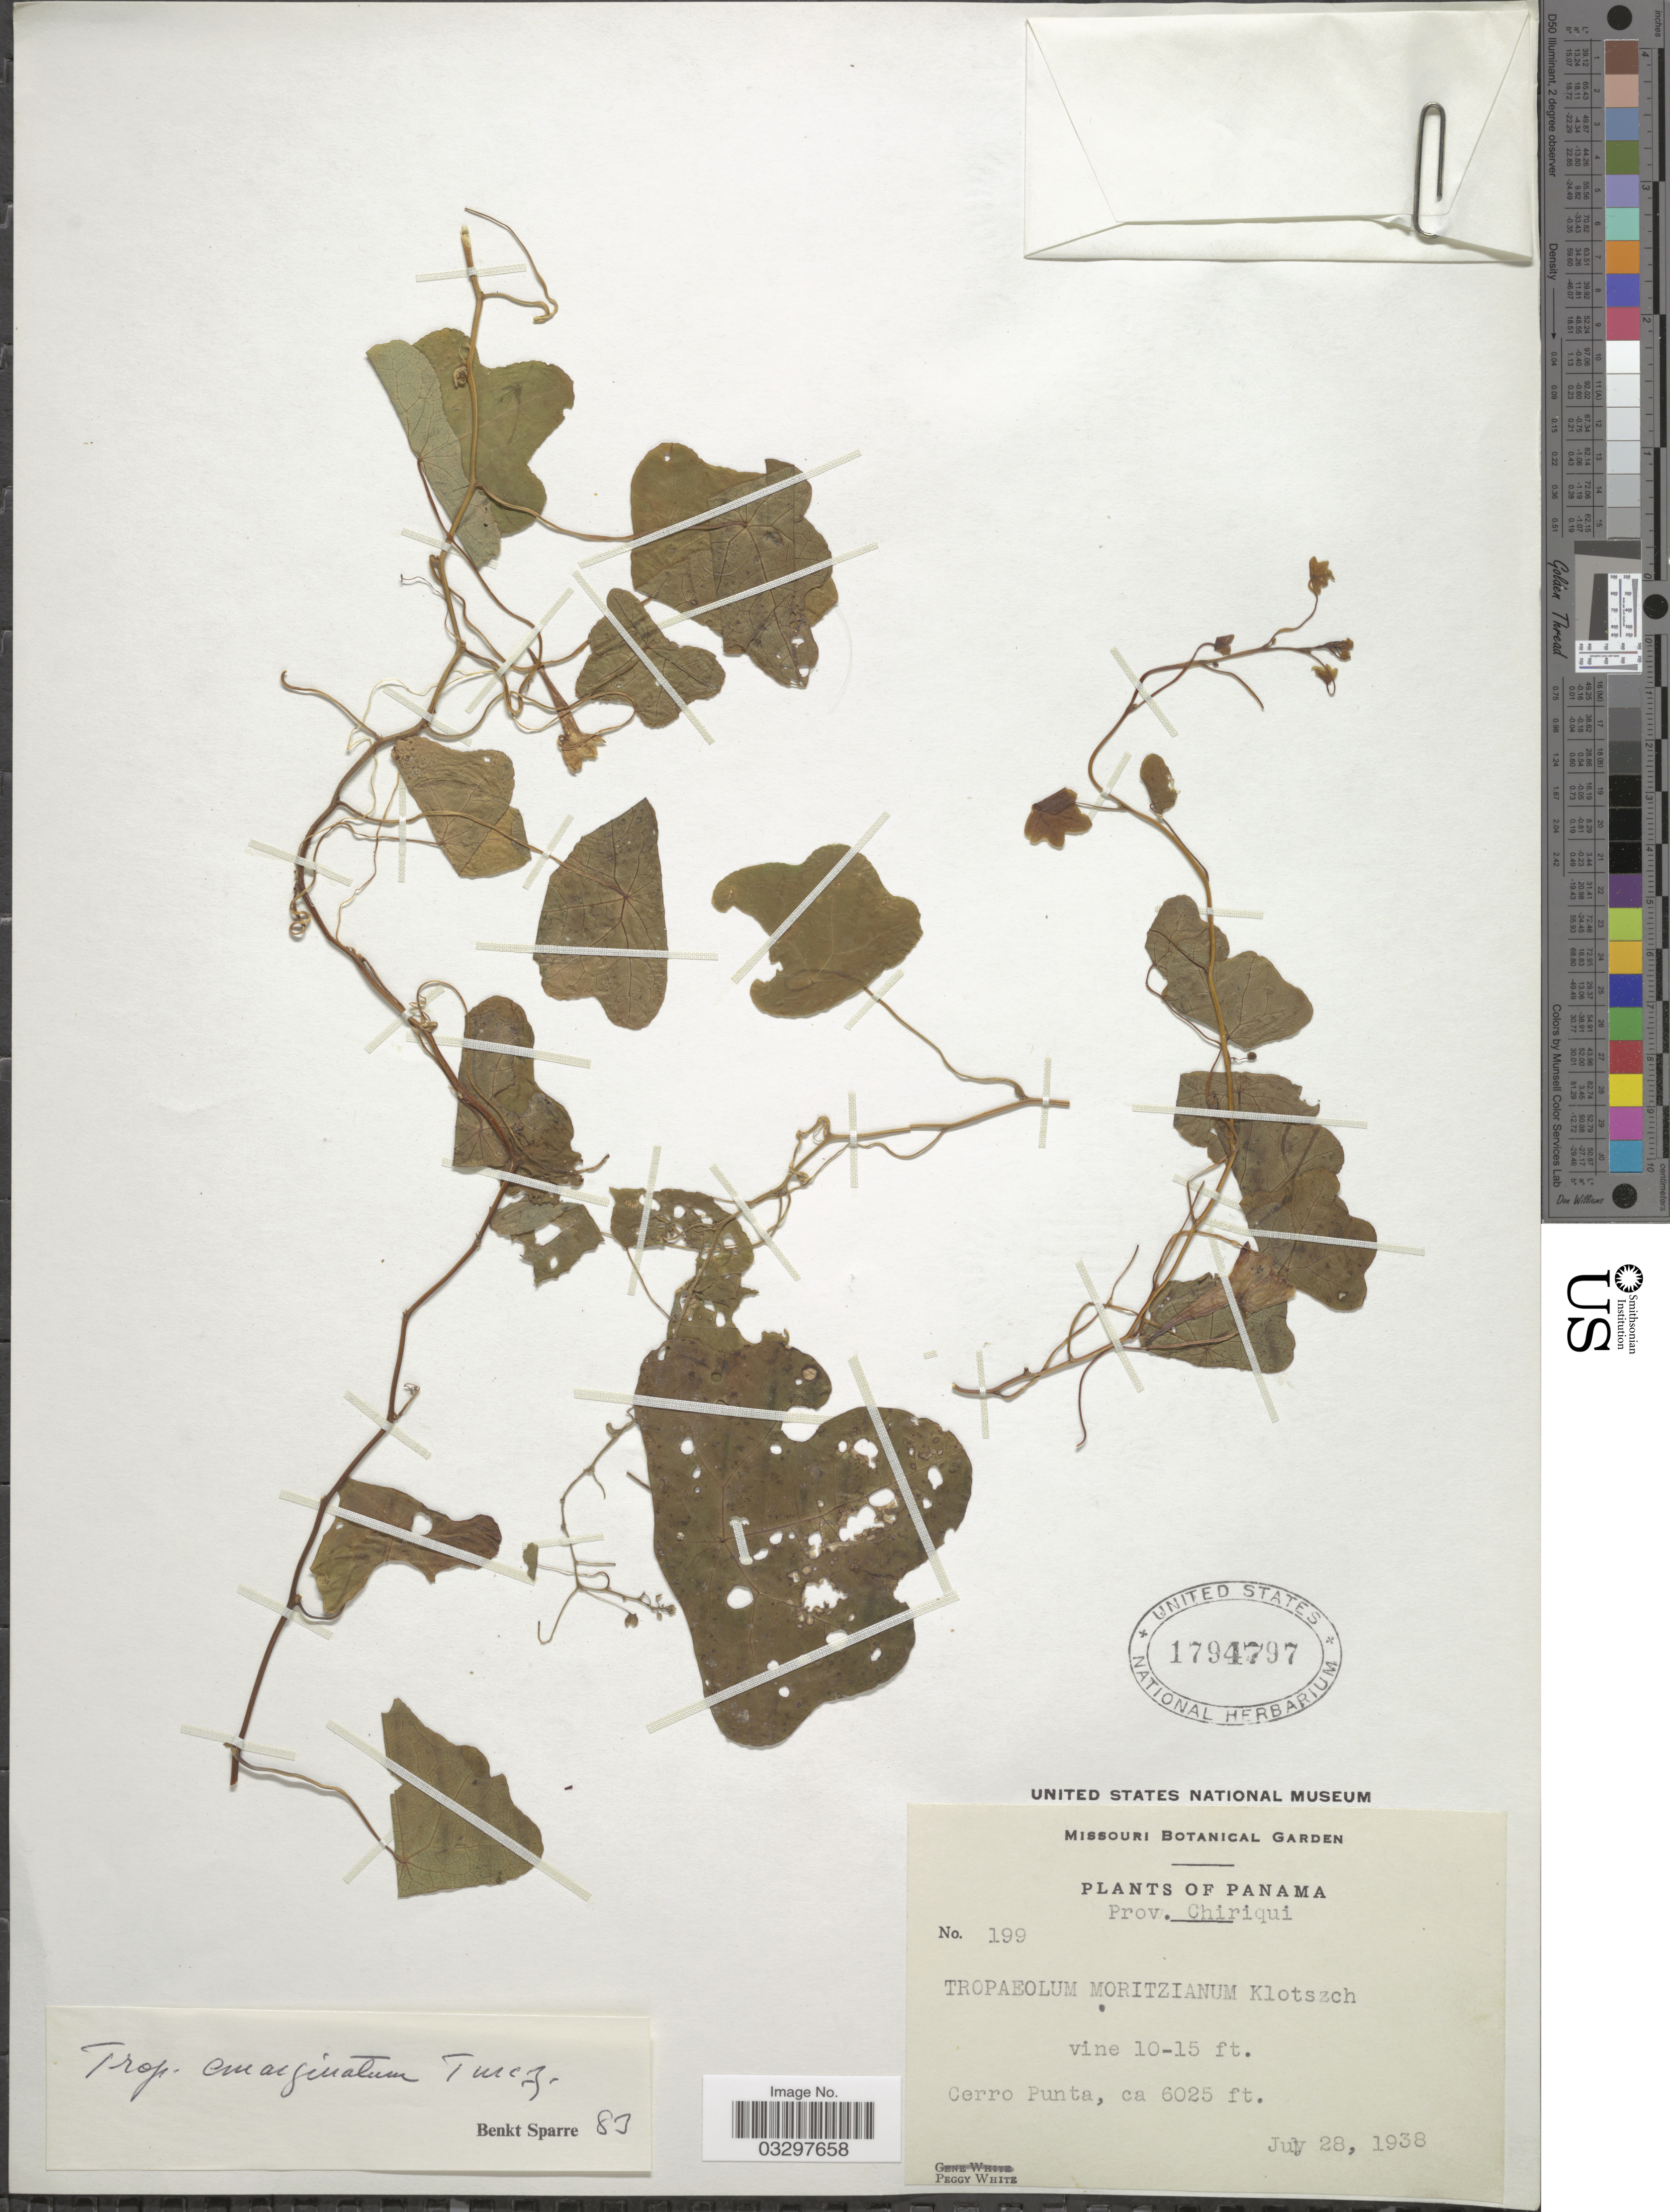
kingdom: Plantae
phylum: Tracheophyta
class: Magnoliopsida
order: Brassicales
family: Tropaeolaceae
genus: Tropaeolum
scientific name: Tropaeolum emarginatum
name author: Turcz.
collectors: P. White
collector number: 199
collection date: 1938-07-28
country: Panama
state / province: Chiriqui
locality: Prov. Chiriqui. Cerro Punta.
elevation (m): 1836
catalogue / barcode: US 1794797